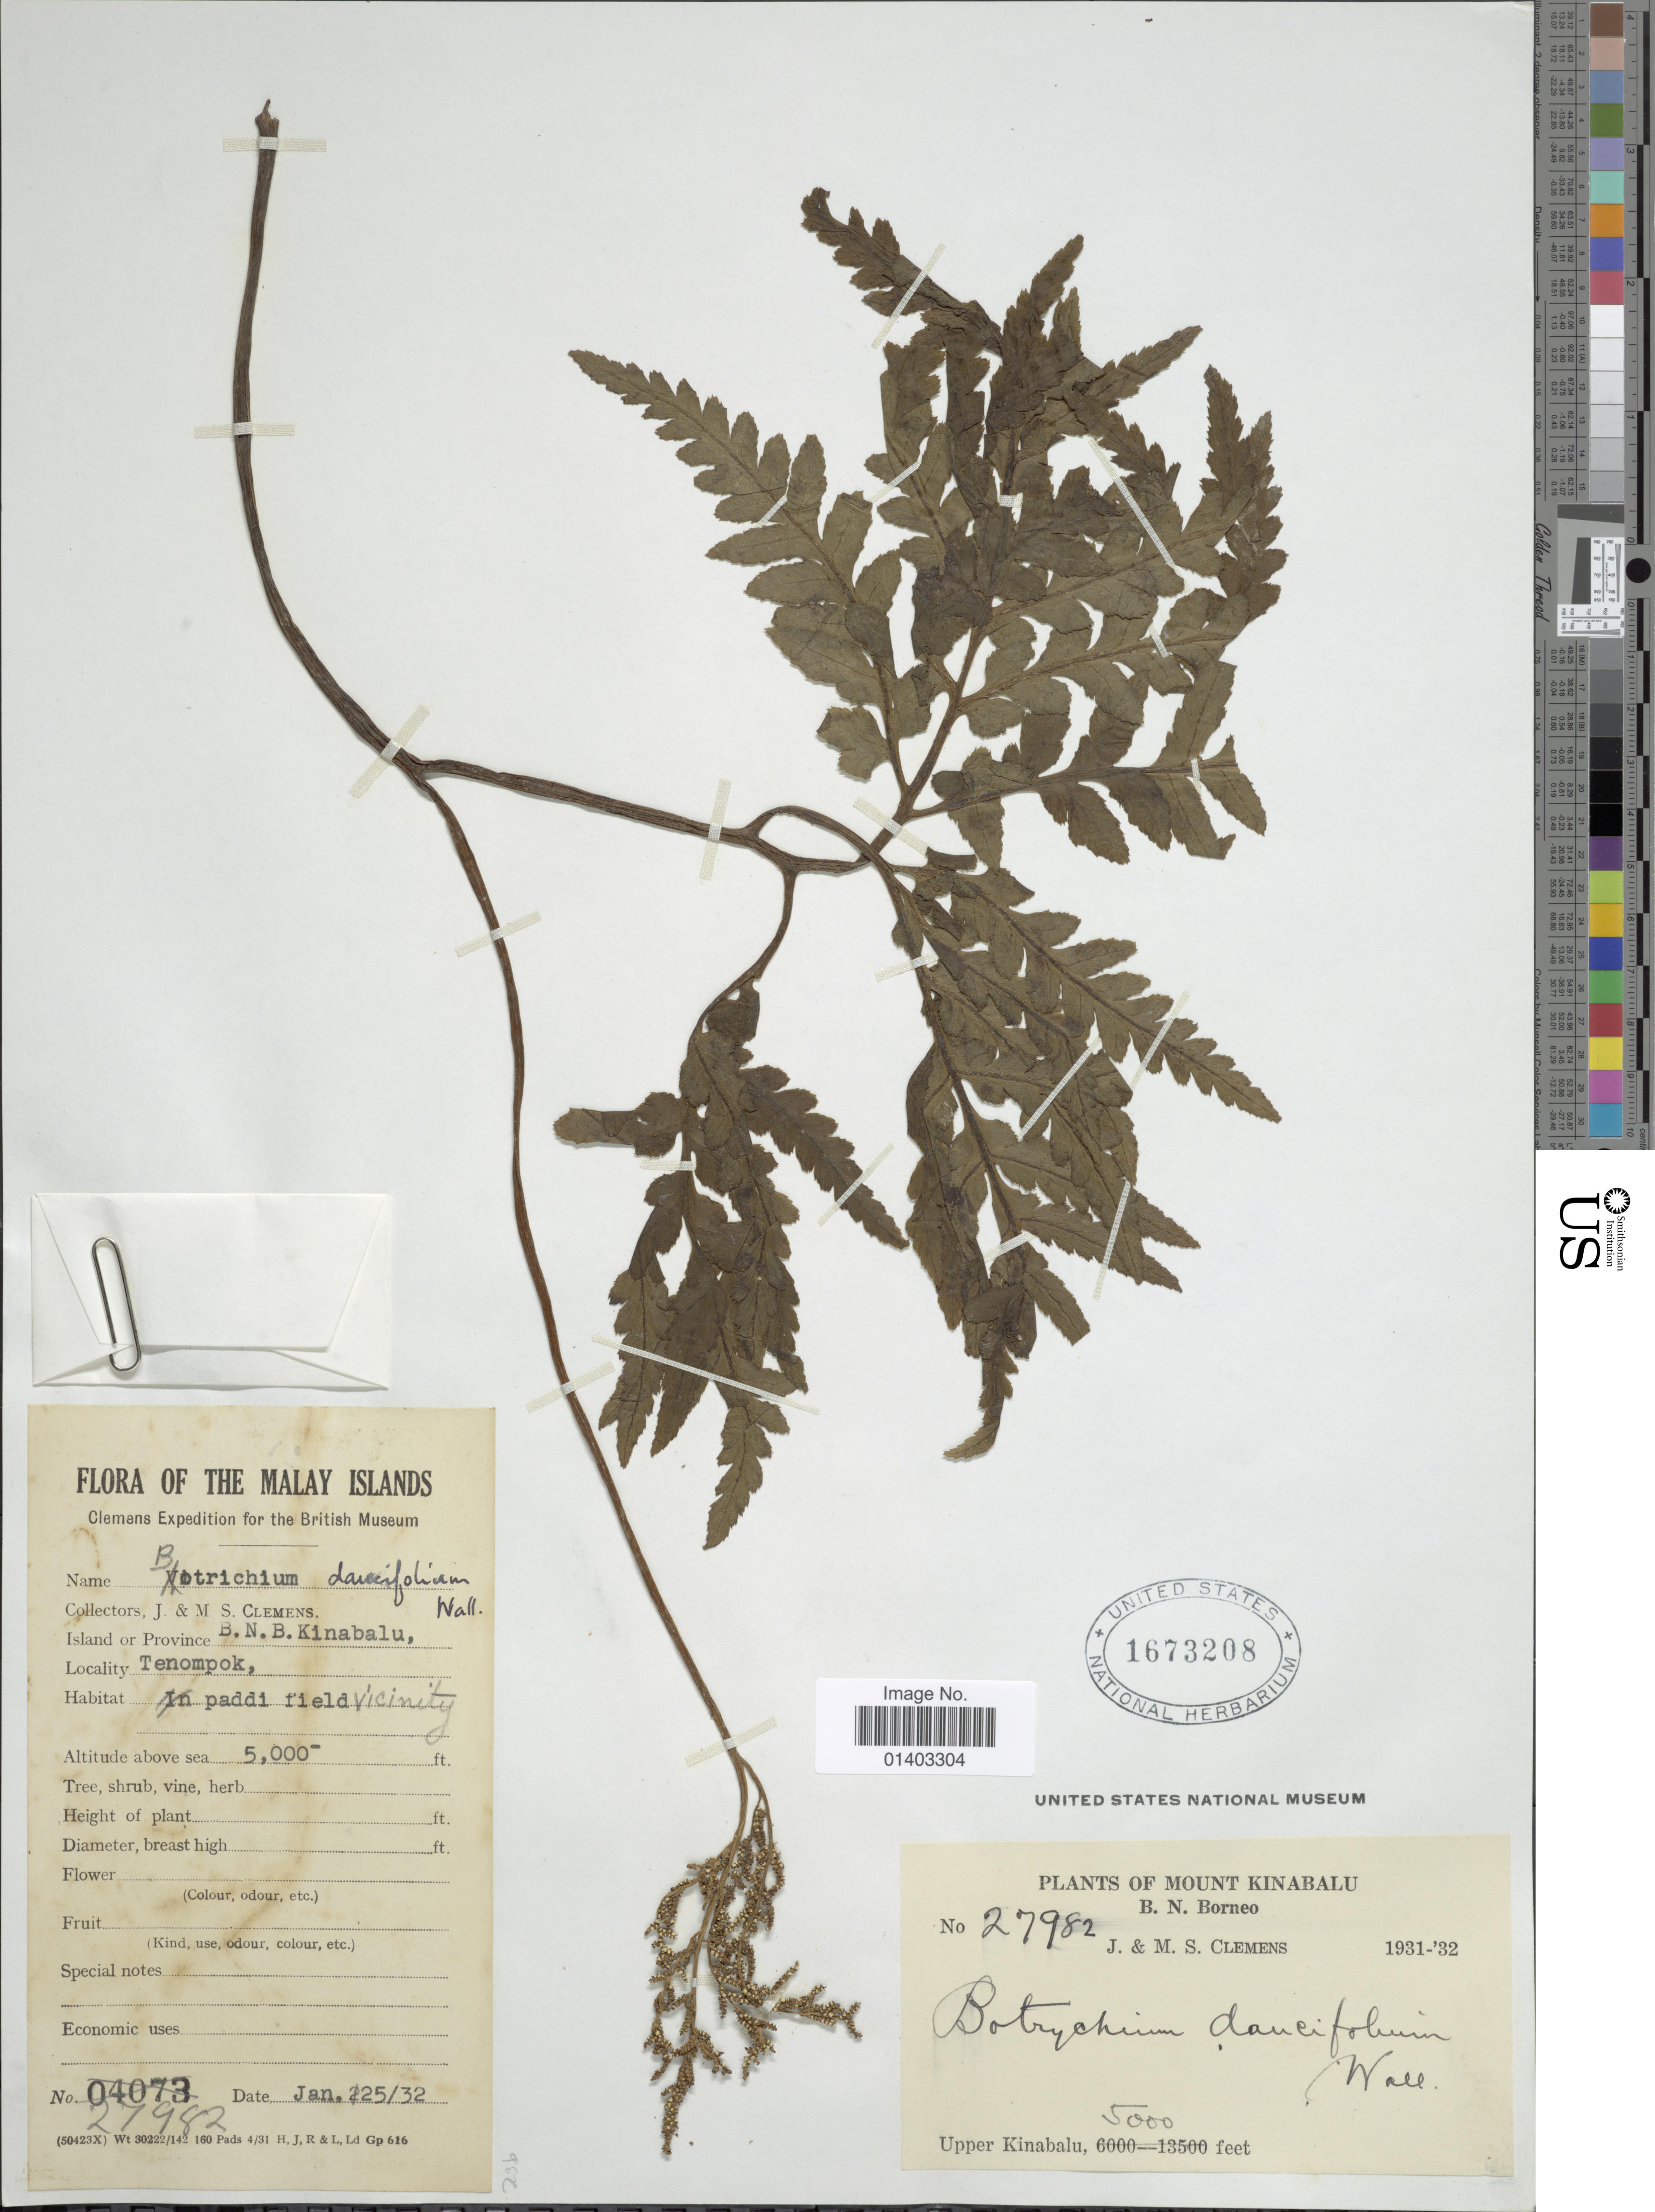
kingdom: Plantae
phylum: Tracheophyta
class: Polypodiopsida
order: Ophioglossales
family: Ophioglossaceae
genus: Botrychium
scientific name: Botrychium daucifolium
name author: (Wall.) Hook. & Grev.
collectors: J. Clemens & M. S. Clemens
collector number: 27982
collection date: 1932-01-25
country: Malaysia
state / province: Sabah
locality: B.N. Borneo, Temponok, Mount Kinabalu, Upper Kinabalu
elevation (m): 1524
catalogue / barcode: US 1673208